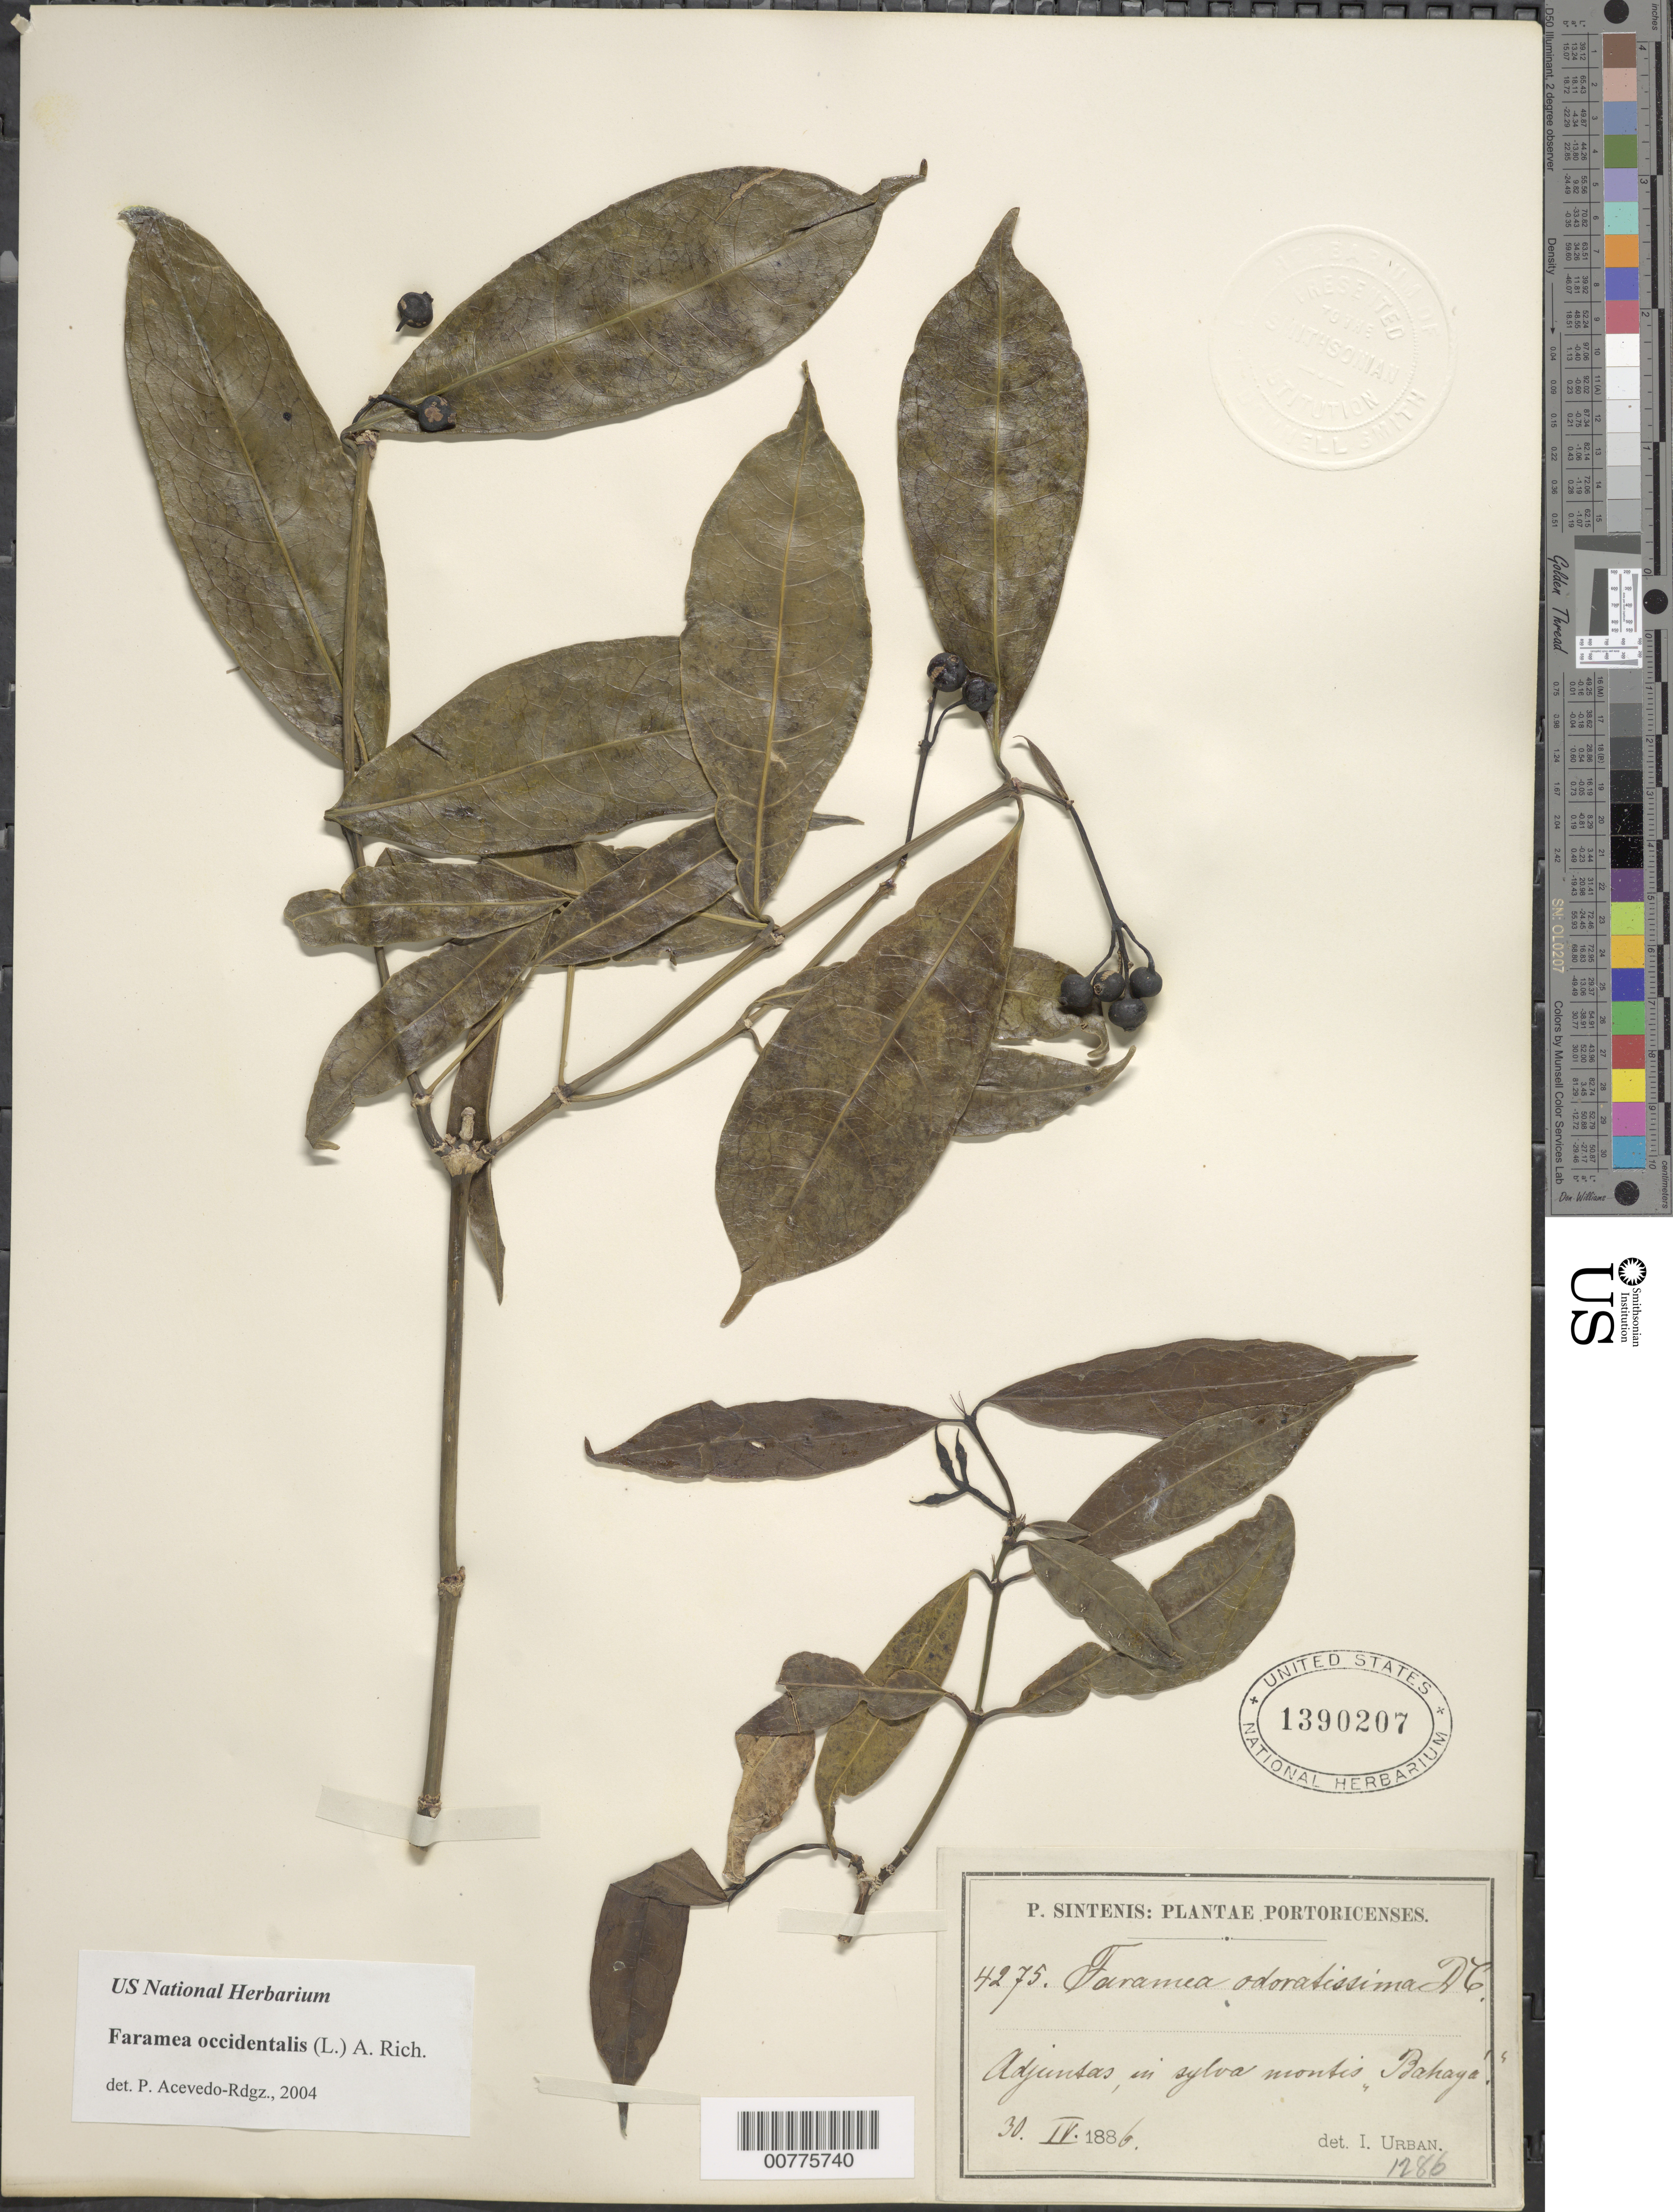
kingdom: Plantae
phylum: Tracheophyta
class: Magnoliopsida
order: Gentianales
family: Rubiaceae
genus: Faramea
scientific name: Faramea occidentalis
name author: (L.) A. Rich.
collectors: P. Sintenis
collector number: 4275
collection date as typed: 30 Apr 1886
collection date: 1886-04-30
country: Puerto Rico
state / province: Adjuntas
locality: Adjuntas, in sylva montis "Bahayá"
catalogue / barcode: US 1390207